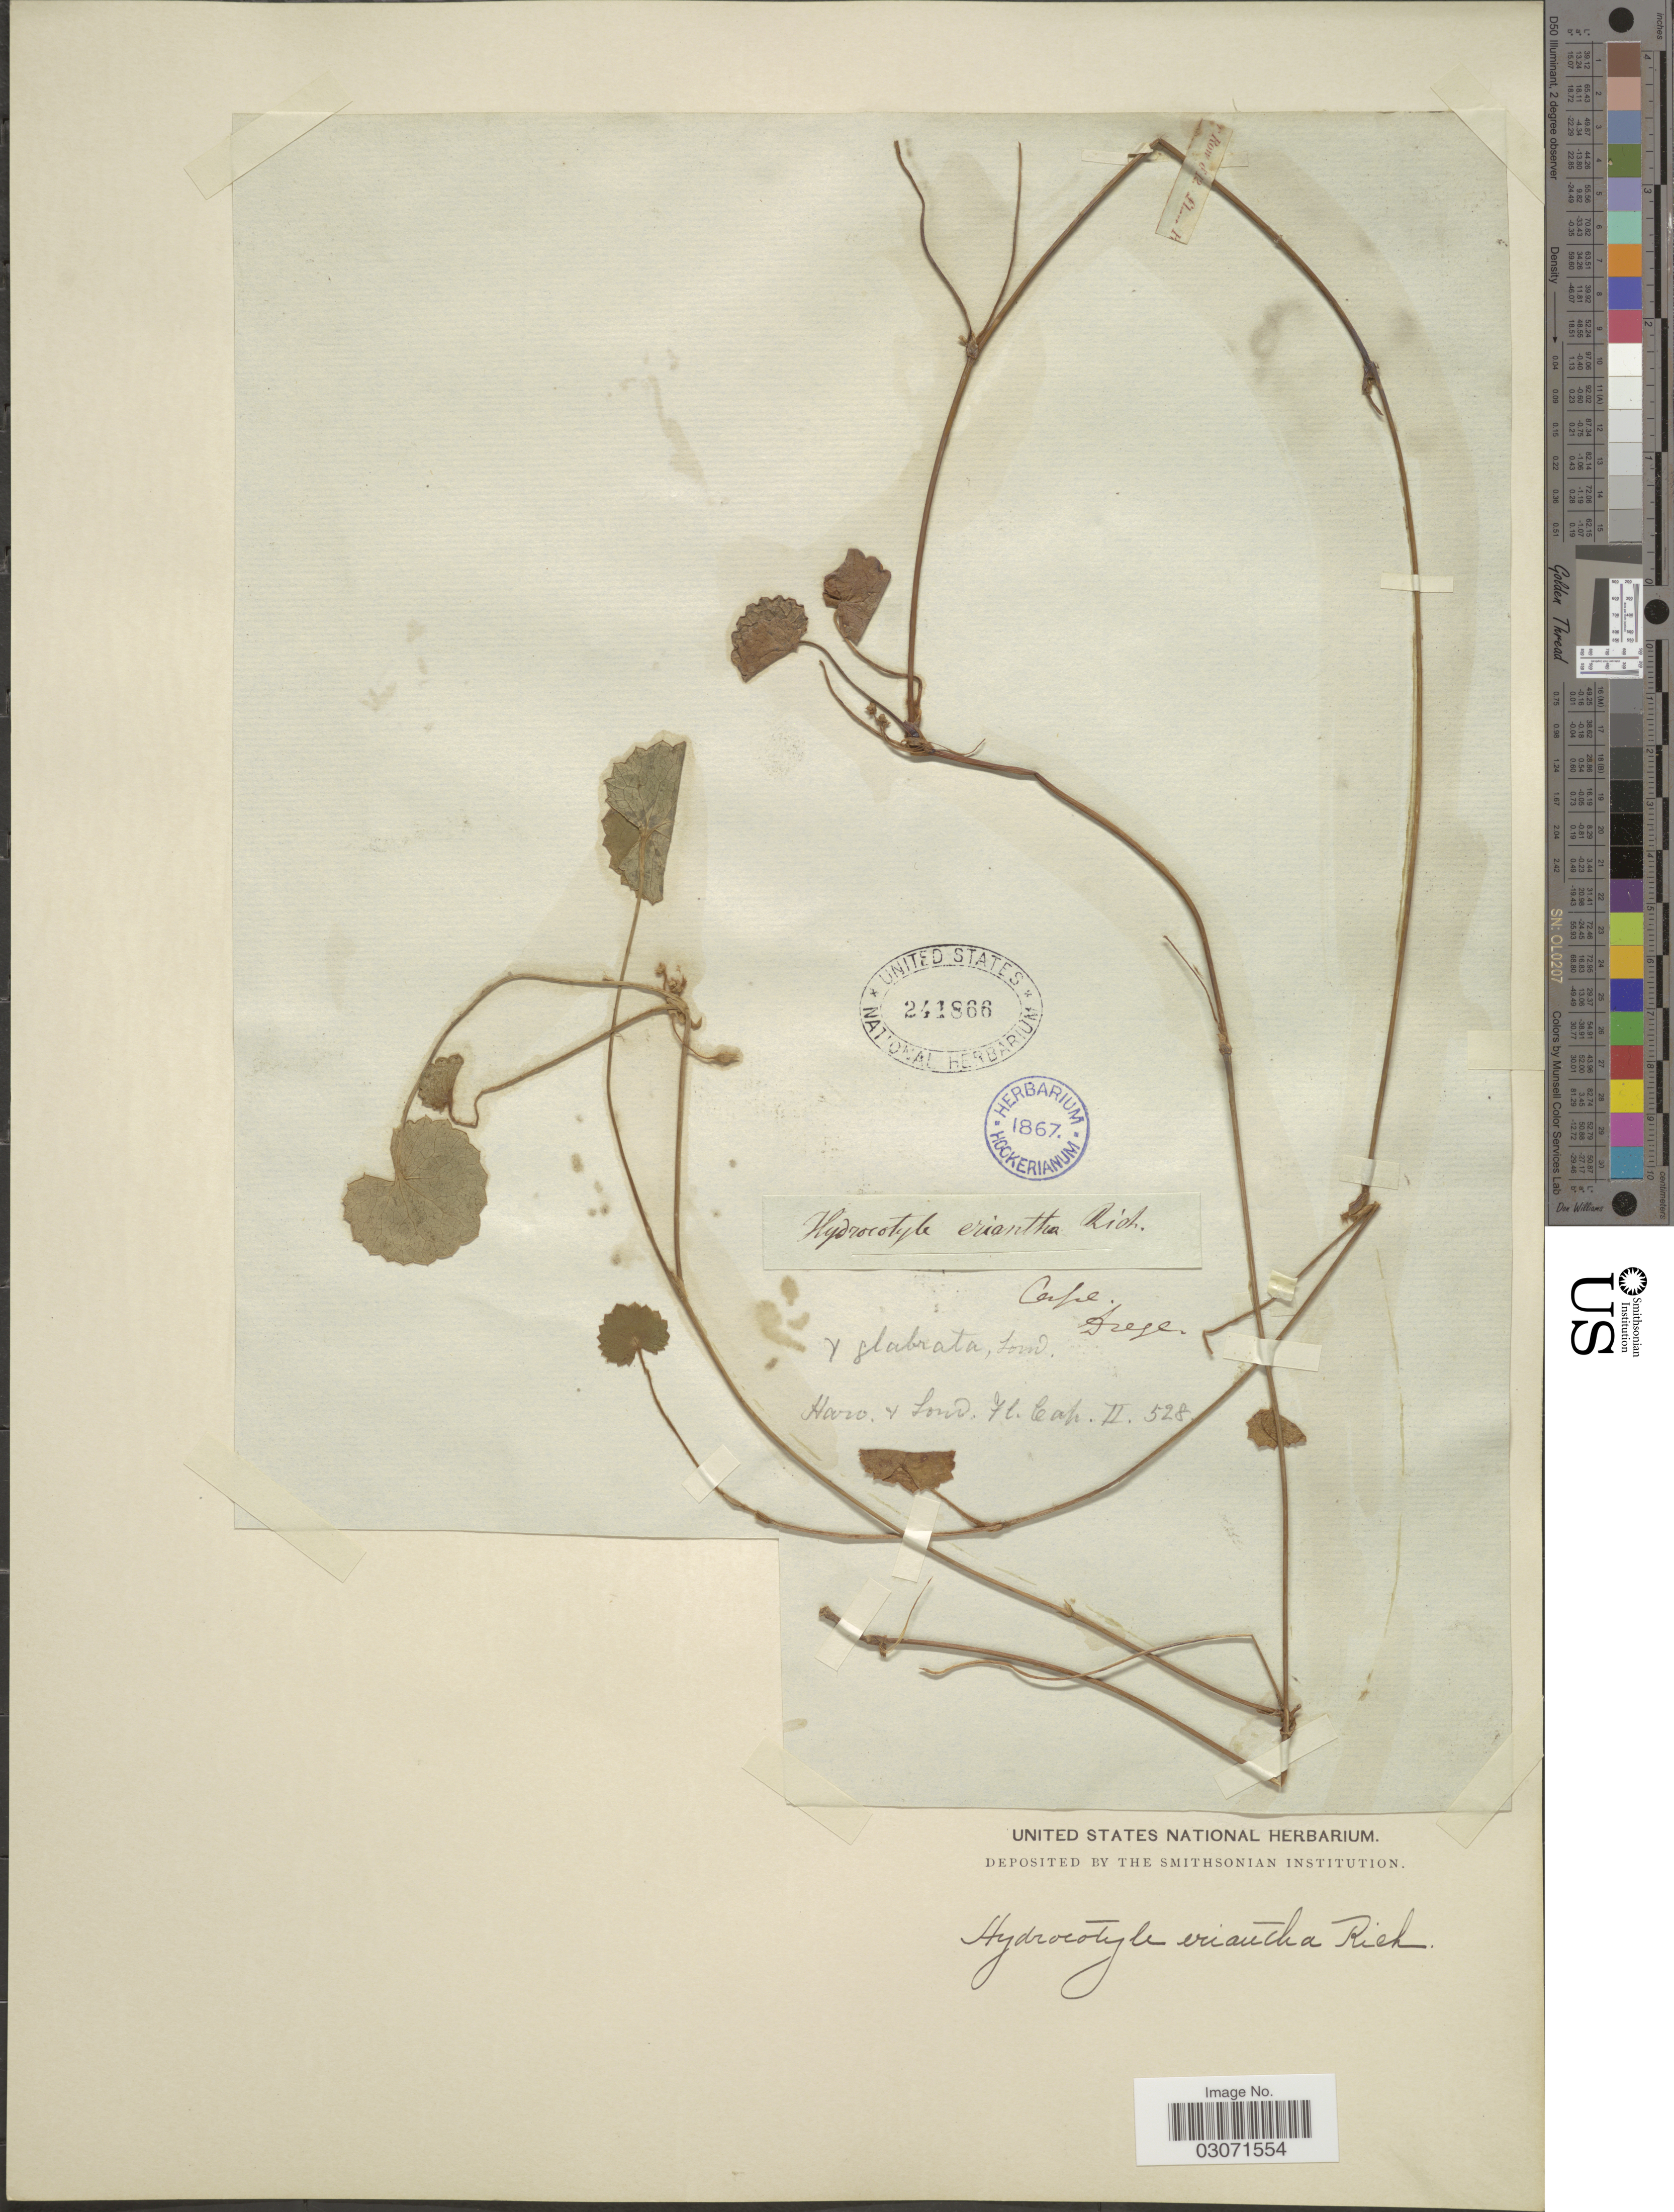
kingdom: Plantae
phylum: Tracheophyta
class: Magnoliopsida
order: Apiales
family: Araliaceae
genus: Hydrocotyle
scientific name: Hydrocotyle eriantha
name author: A. Rich.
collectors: Drege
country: South Africa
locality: Cape.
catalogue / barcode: US 241866